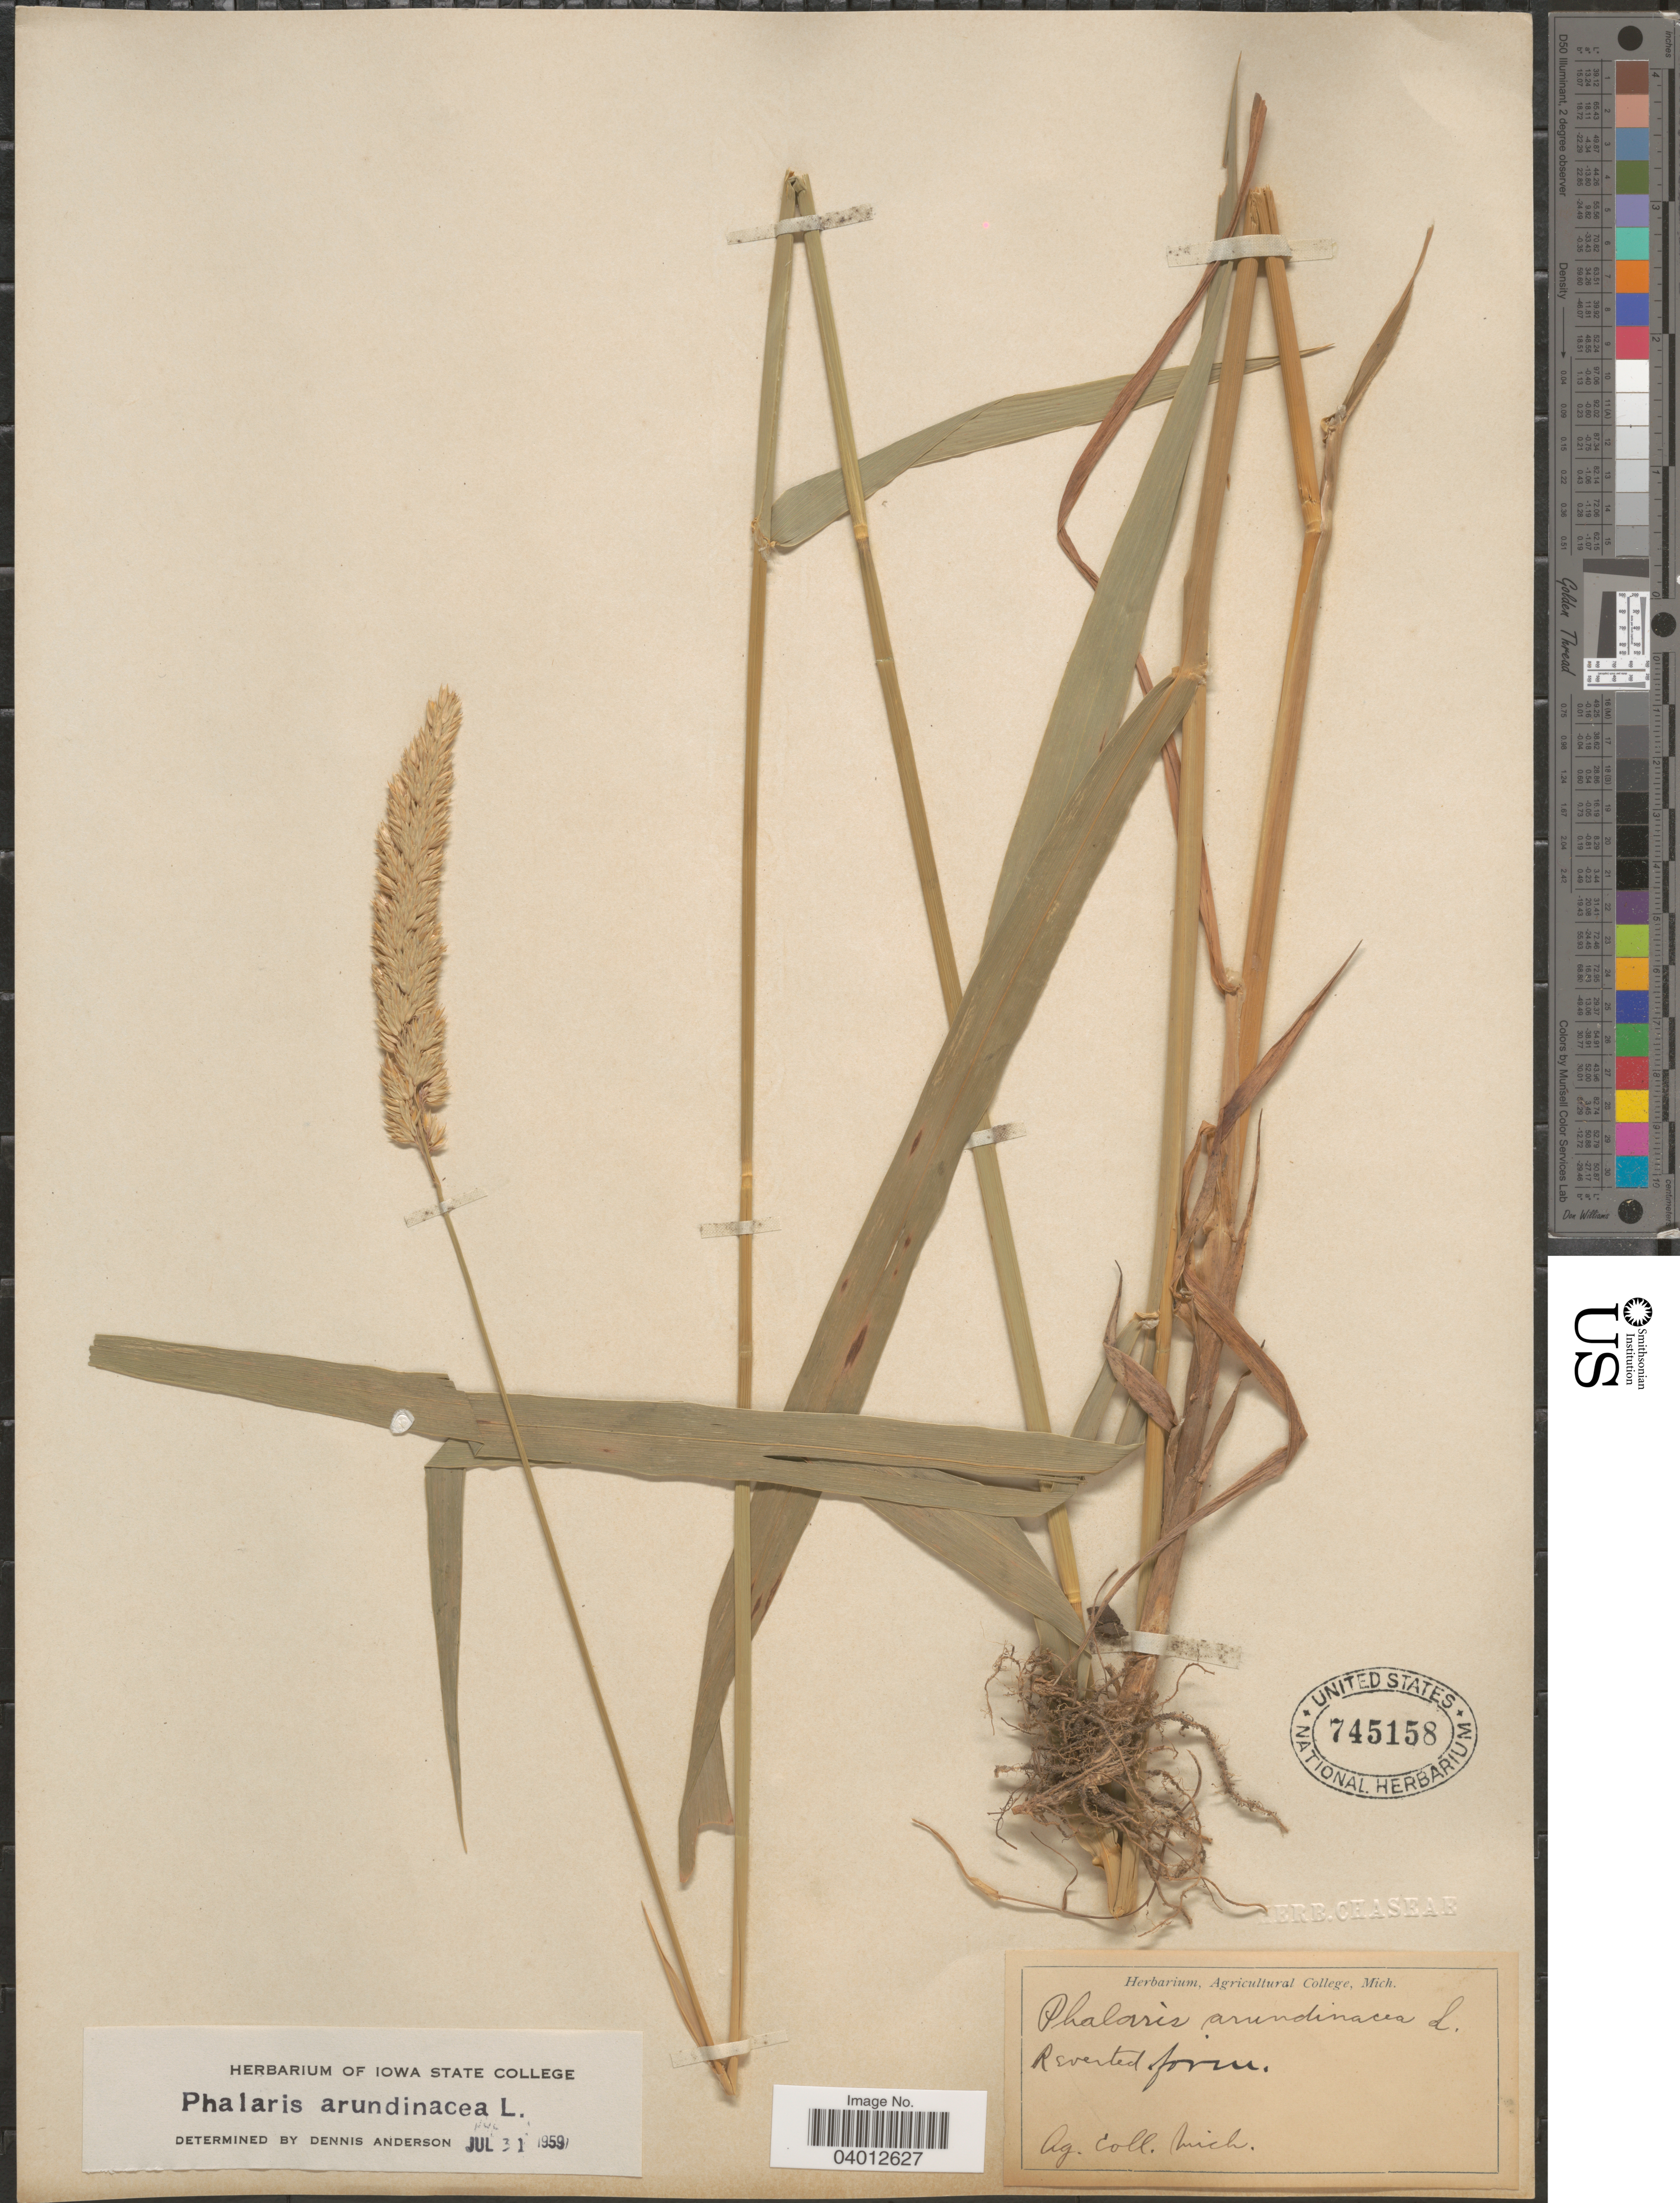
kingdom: Plantae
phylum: Tracheophyta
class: Liliopsida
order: Poales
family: Poaceae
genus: Phalaris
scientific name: Phalaris arundinacea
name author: L.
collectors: ex herb. Agricultural College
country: United States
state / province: Michigan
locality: Ag. Coll. Mich.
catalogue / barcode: US 745158